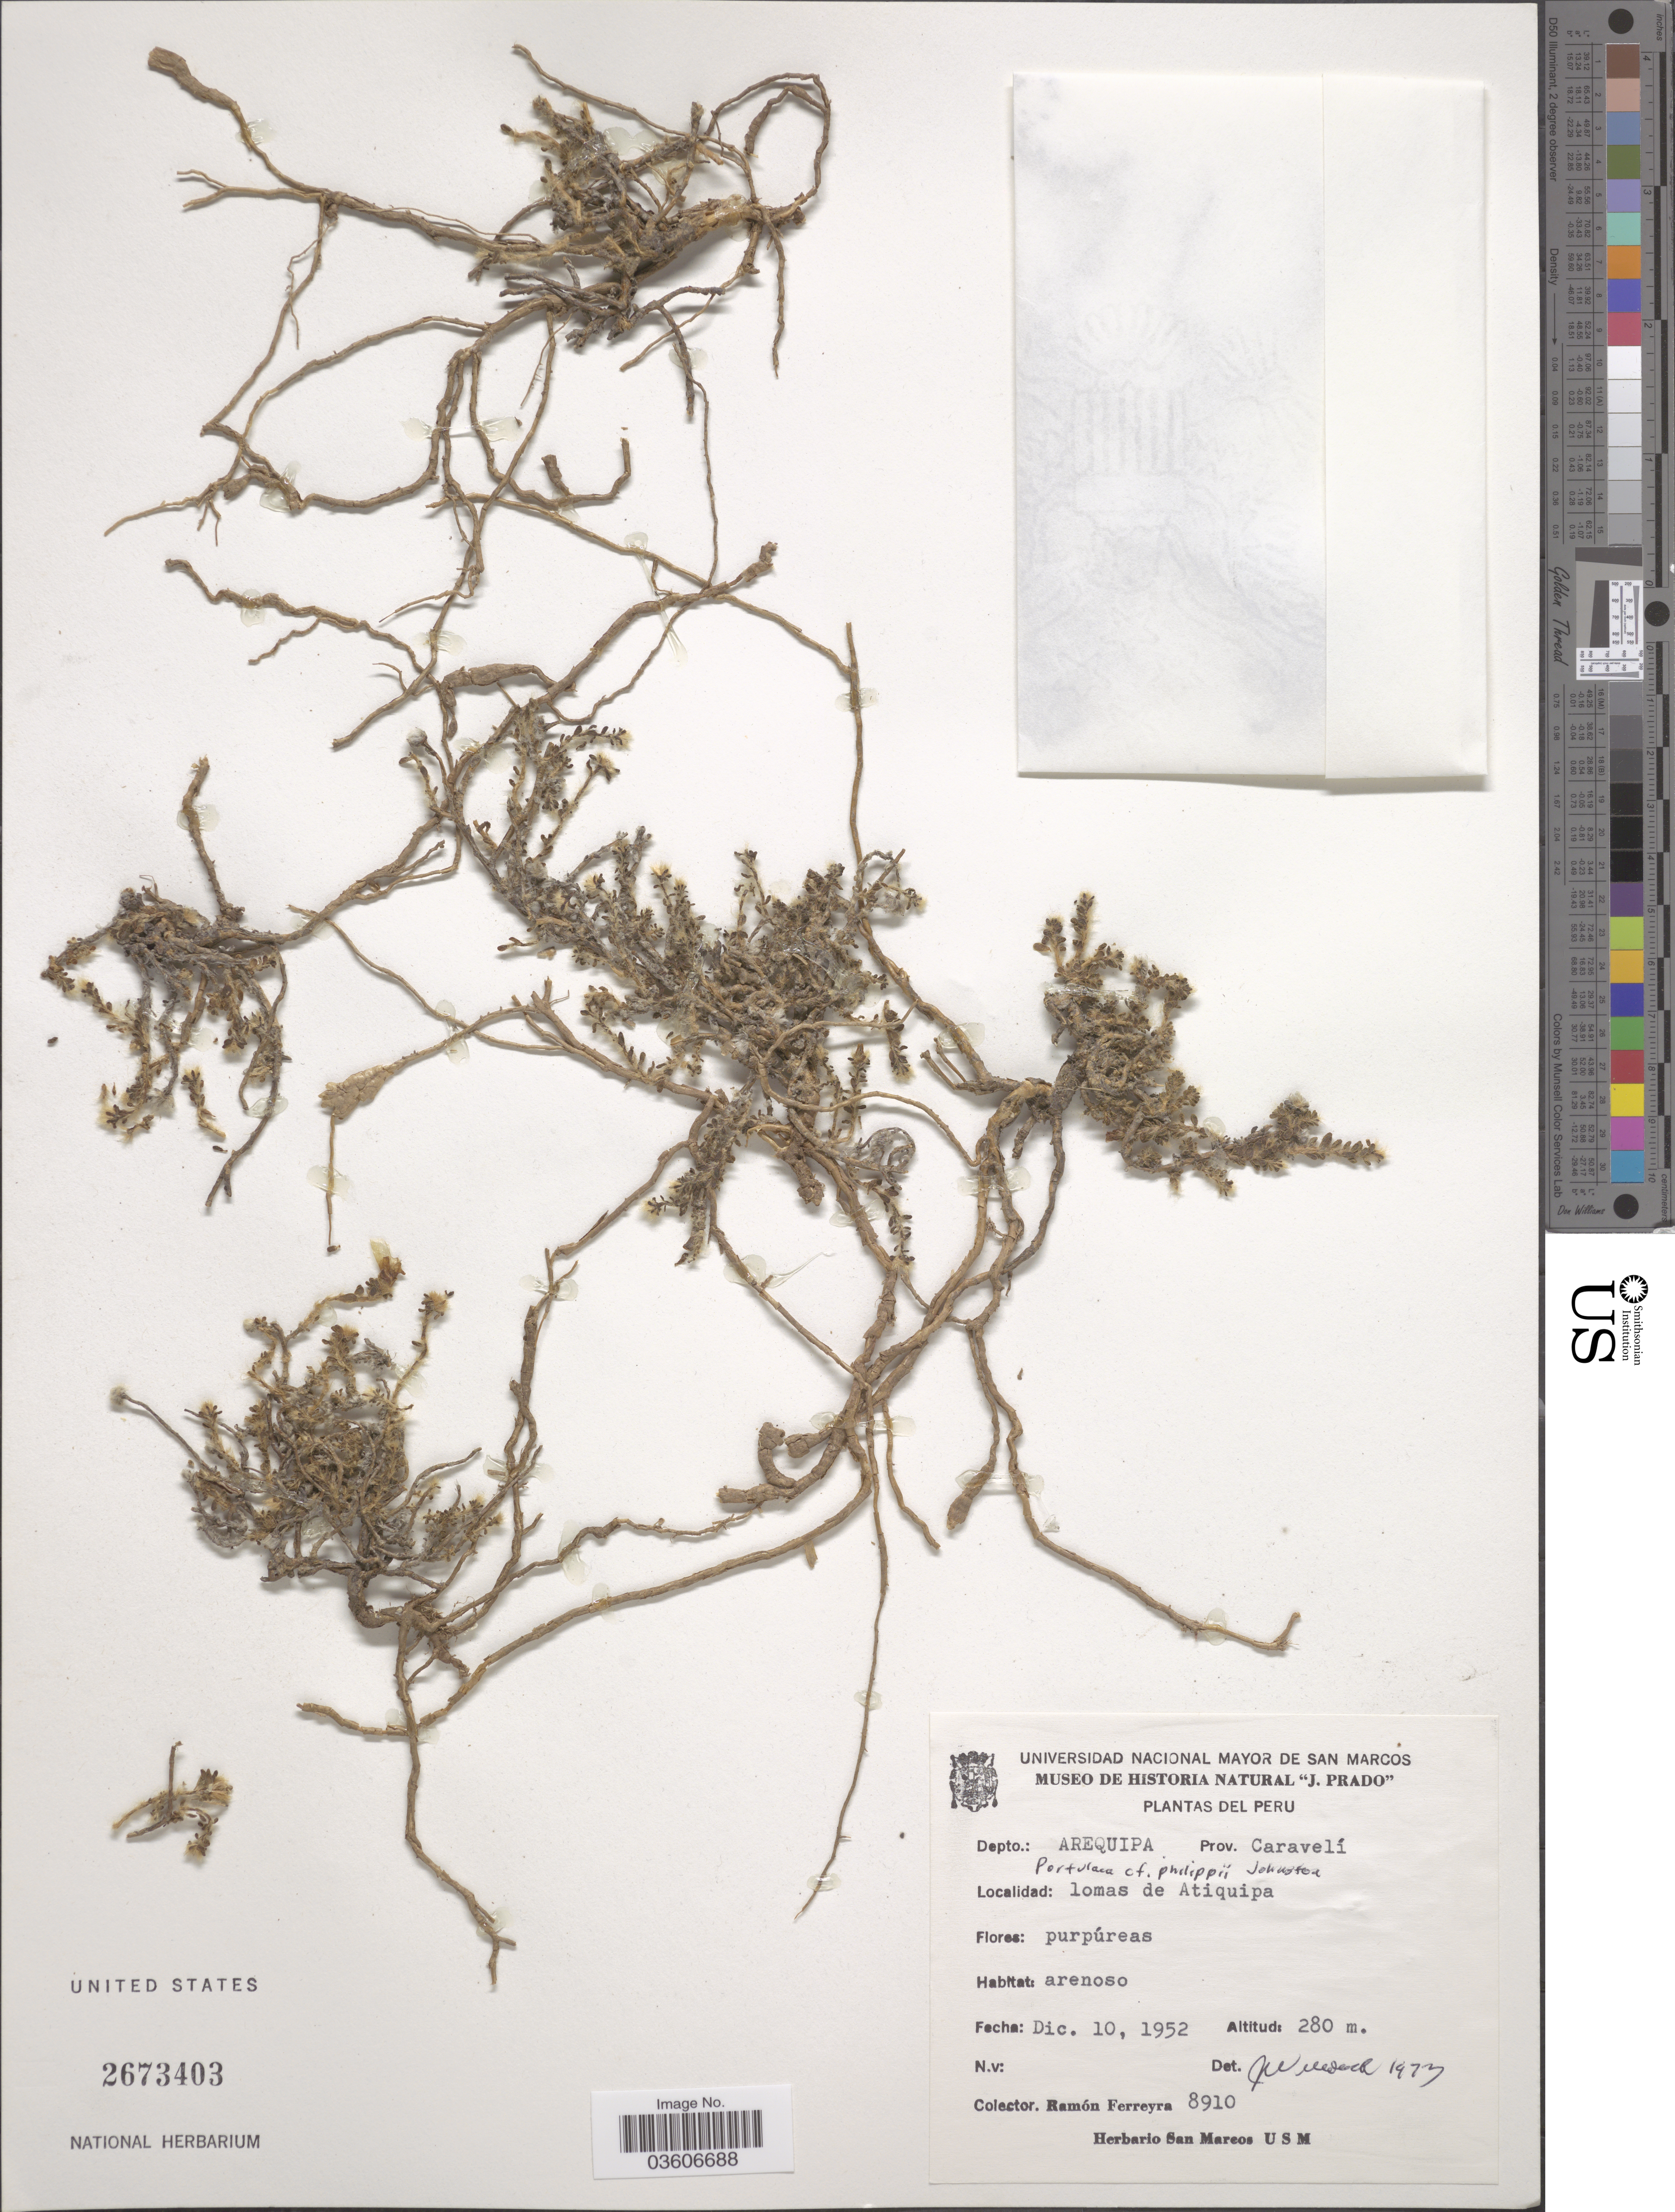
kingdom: Plantae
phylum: Tracheophyta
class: Magnoliopsida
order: Caryophyllales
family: Portulacaceae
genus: Portulaca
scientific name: Portulaca philippii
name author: I.M. Johnst.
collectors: R. A. Ferreyra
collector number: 8910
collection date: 1952-12-10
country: Peru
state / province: Arequipa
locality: Depto.: Arequipa. Prov. Caravelí. Lomas de Atiquipa.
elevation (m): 280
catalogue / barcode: US 2673403